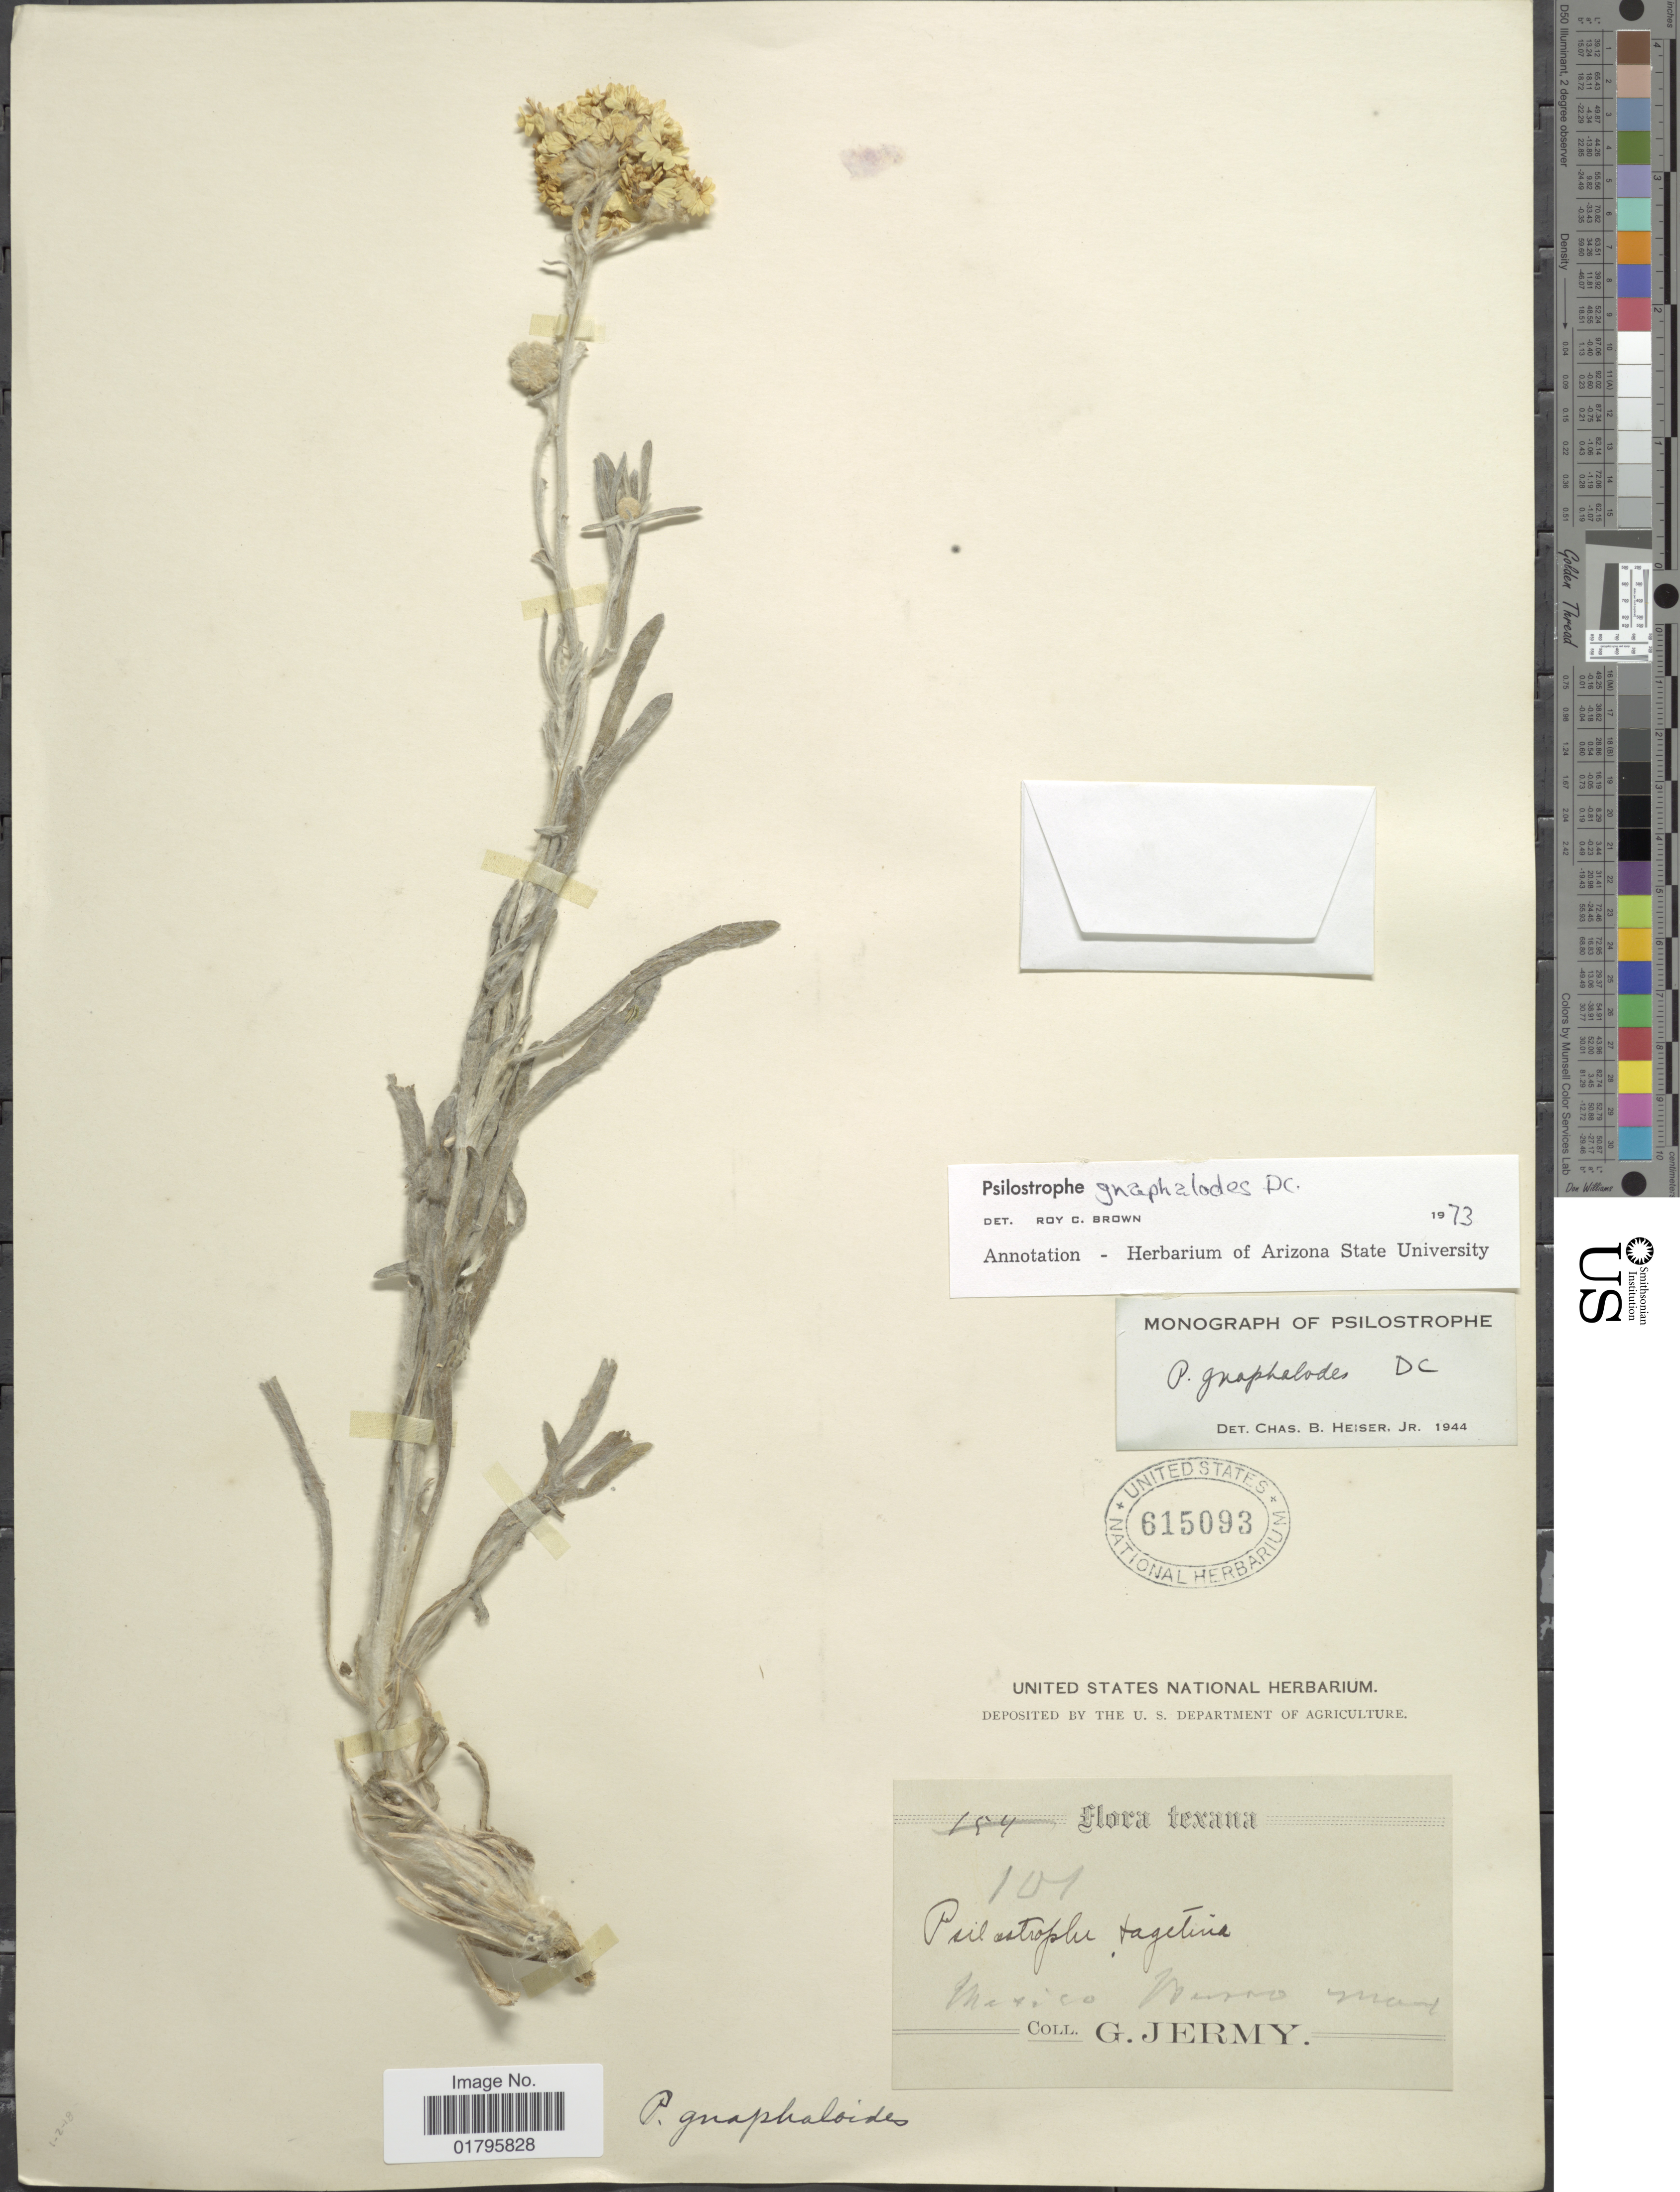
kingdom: Plantae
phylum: Tracheophyta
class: Magnoliopsida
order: Asterales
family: Asteraceae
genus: Psilostrophe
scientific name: Psilostrophe gnaphaloides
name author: DC.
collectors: G. Jermy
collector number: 101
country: Mexico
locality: Burro Mts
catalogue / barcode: US 615093